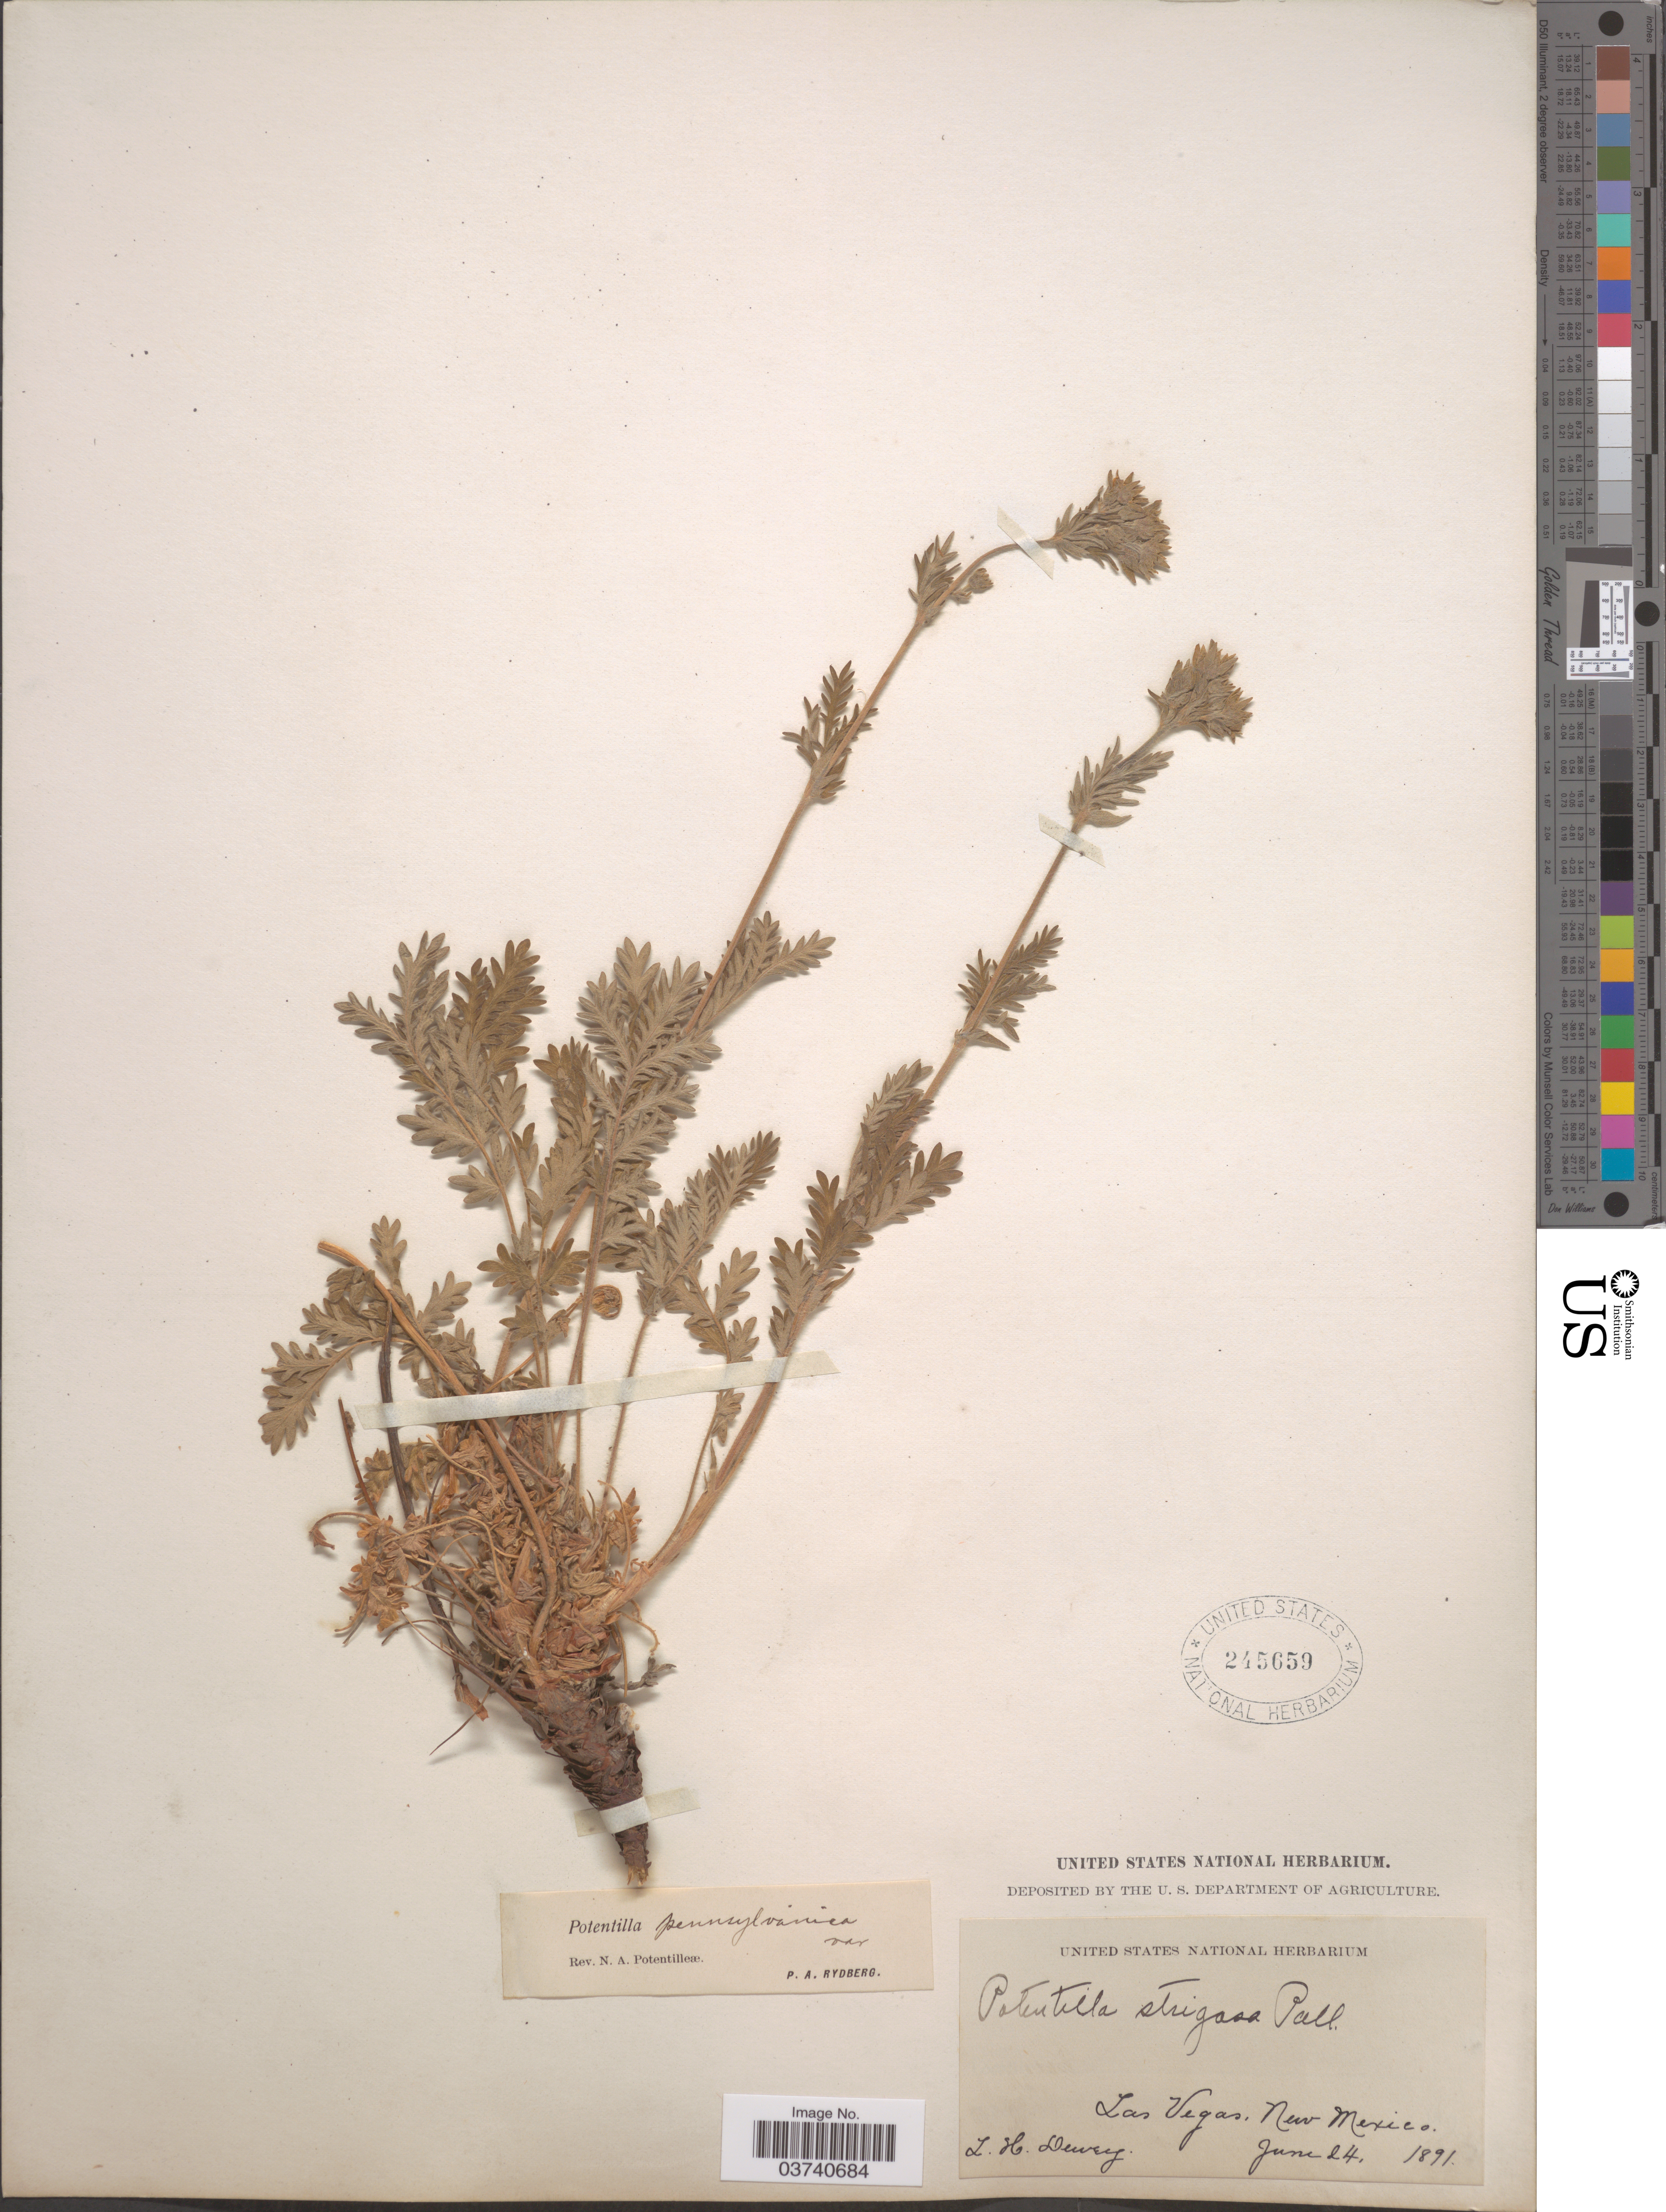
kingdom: Plantae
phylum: Tracheophyta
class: Magnoliopsida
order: Rosales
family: Rosaceae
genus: Potentilla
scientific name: Potentilla pensylvanica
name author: L.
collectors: L. H. Dewey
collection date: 1891-06-24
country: United States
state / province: New Mexico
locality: Las Vegas.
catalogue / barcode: US 245659